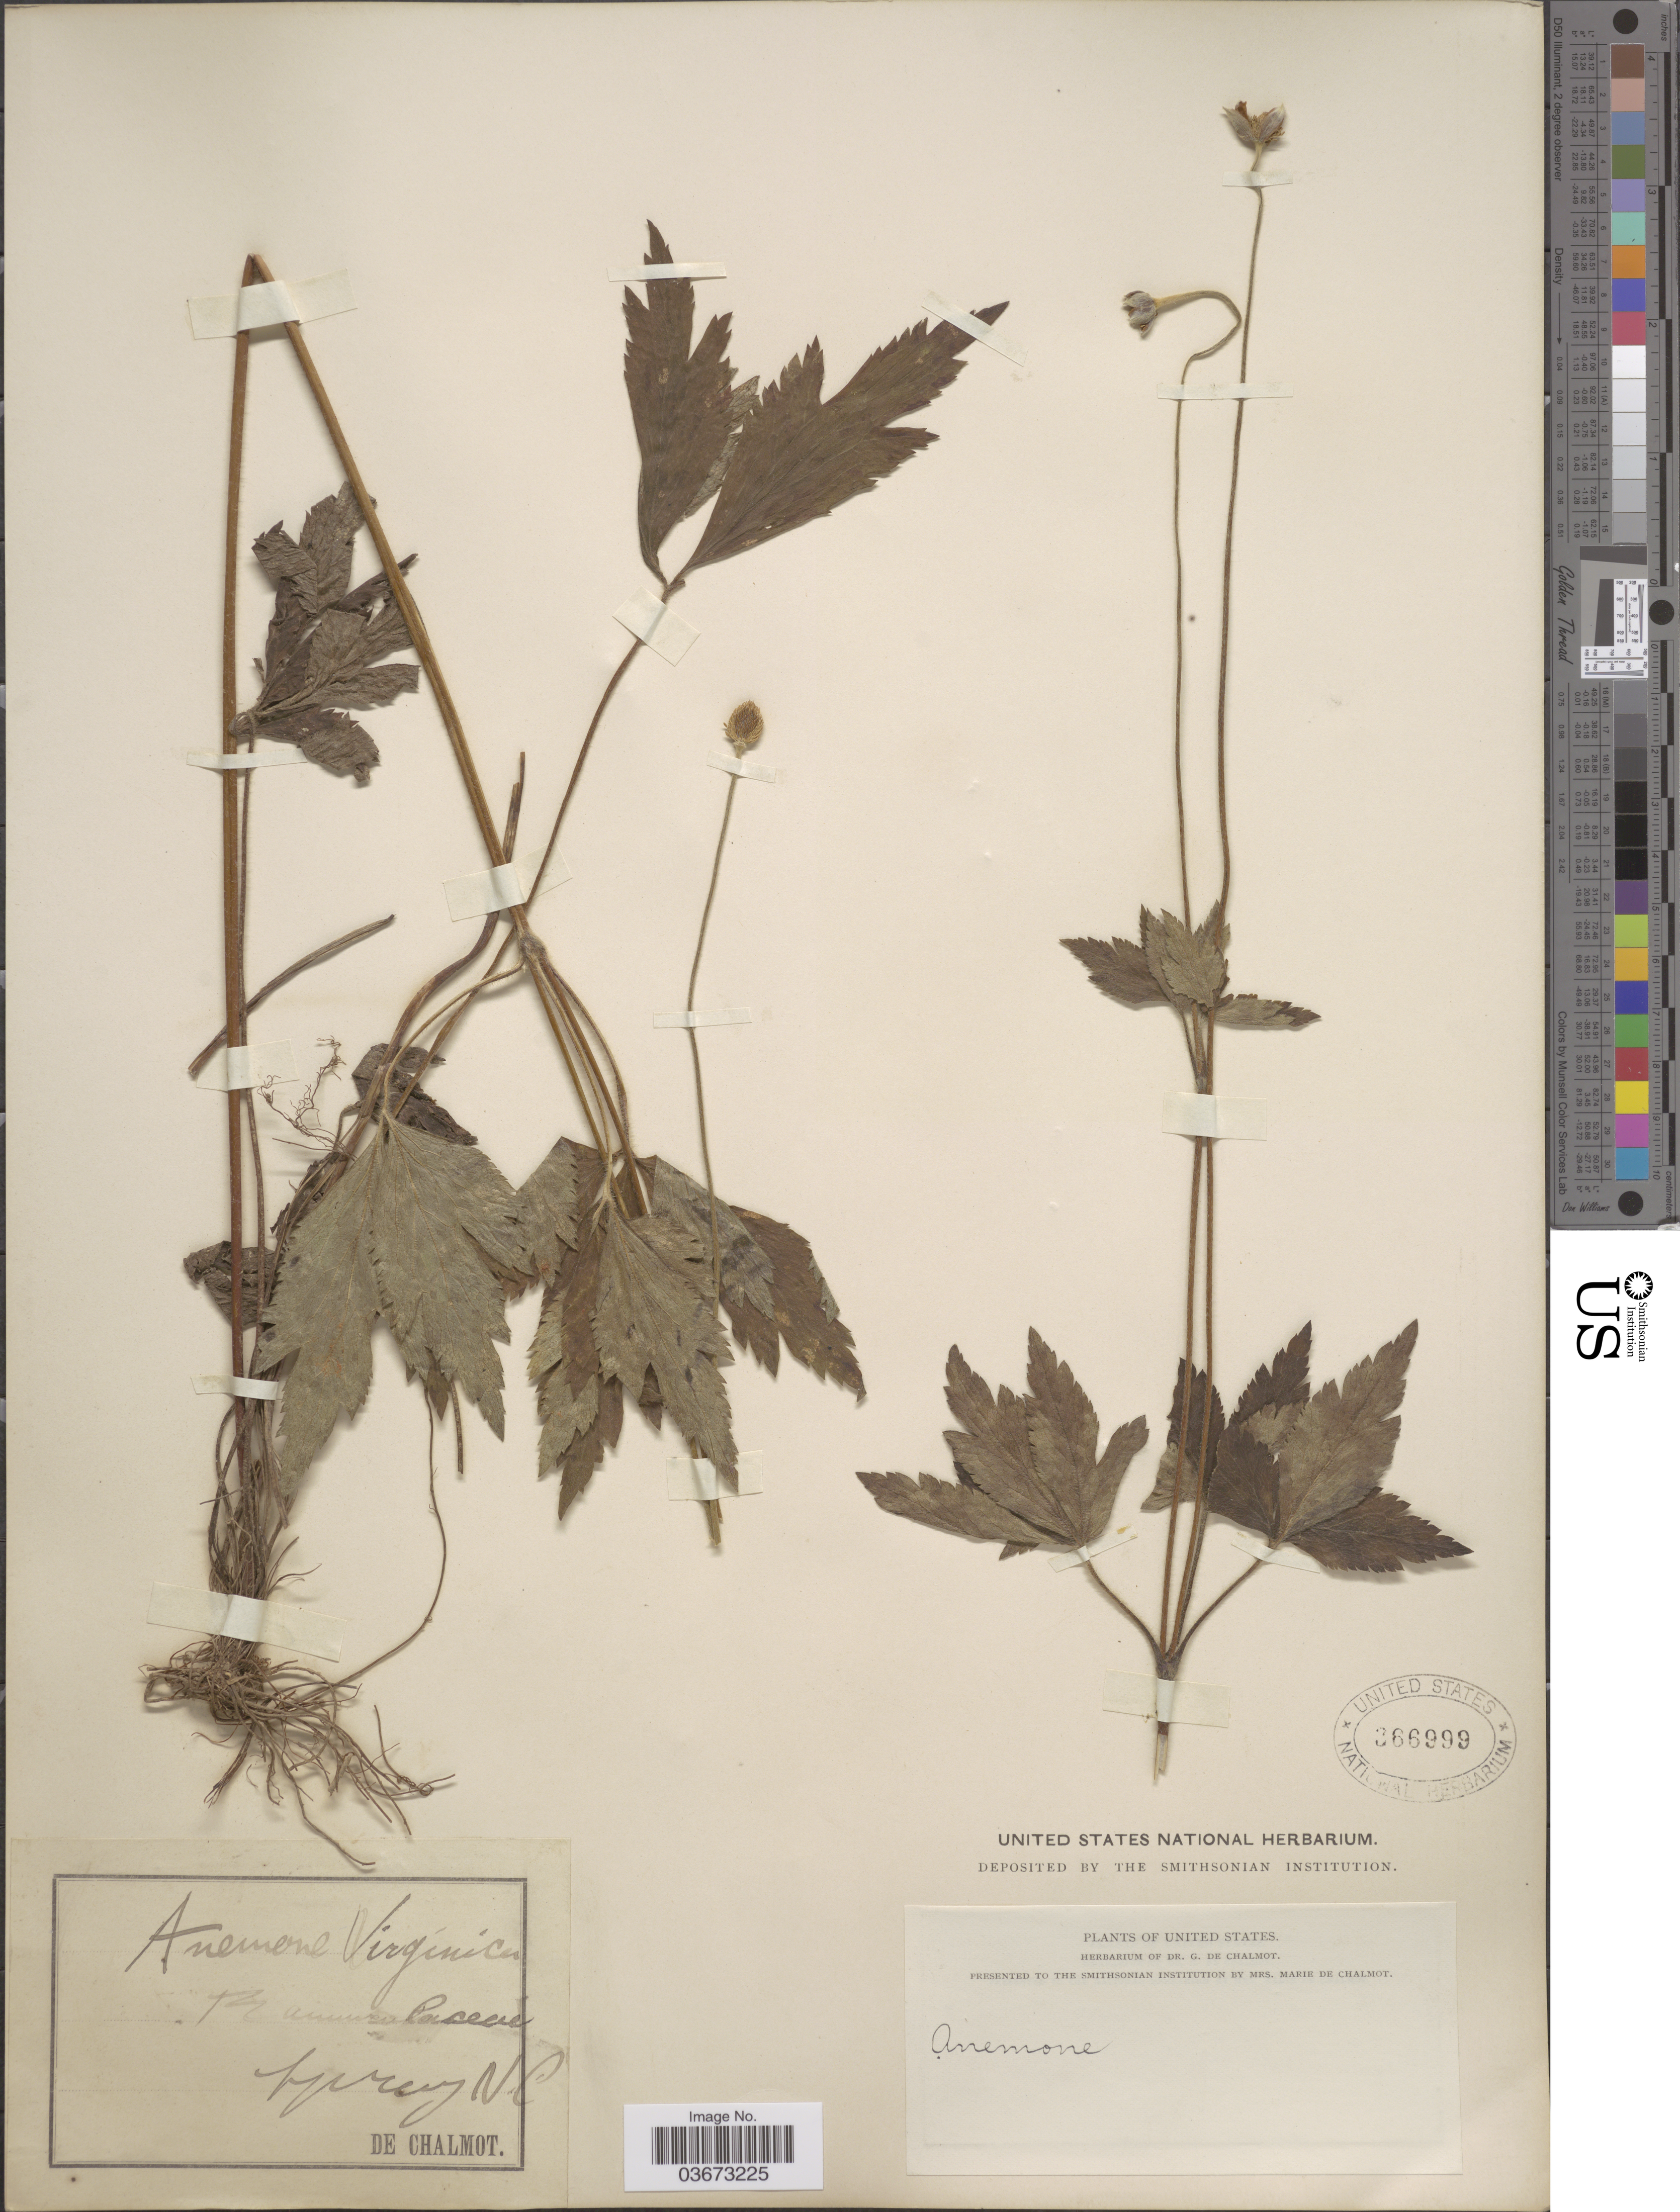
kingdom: Plantae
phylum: Tracheophyta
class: Magnoliopsida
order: Ranunculales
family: Ranunculaceae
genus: Anemone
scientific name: Anemone virginiana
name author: L.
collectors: G. de Chalmot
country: United States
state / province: North Carolina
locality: Spray.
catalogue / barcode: US 366999